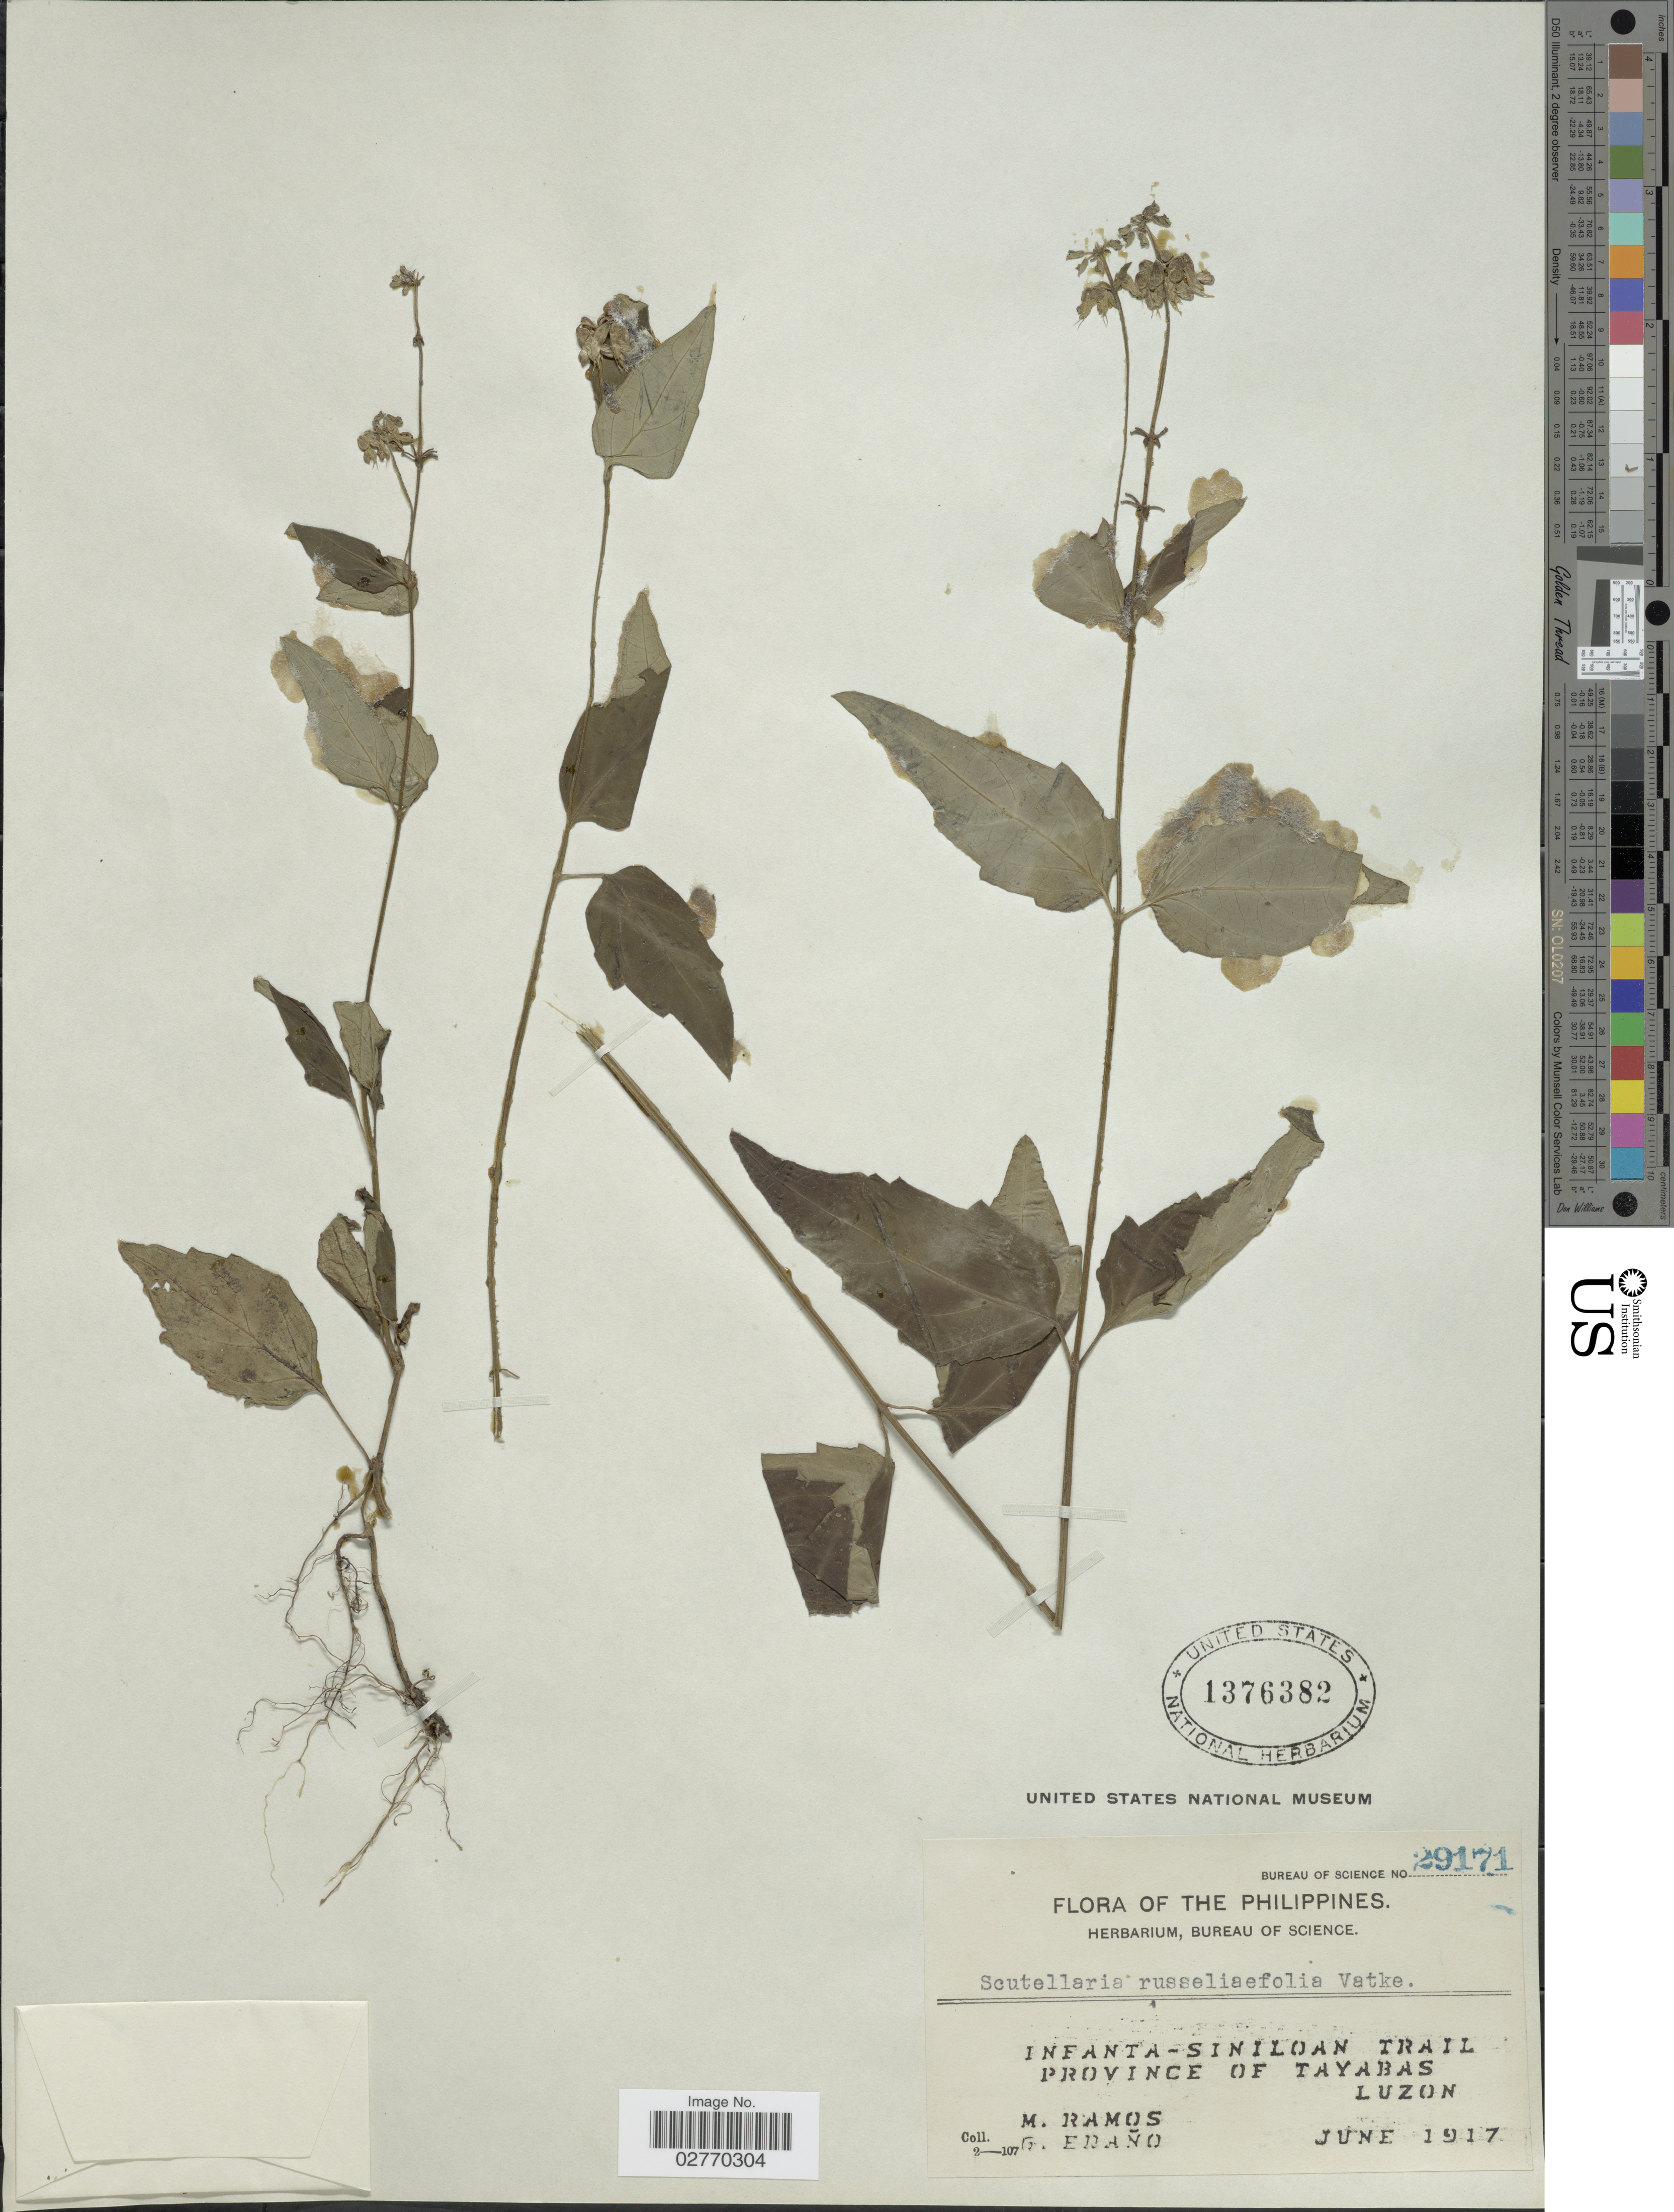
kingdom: Plantae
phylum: Tracheophyta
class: Magnoliopsida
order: Lamiales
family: Lamiaceae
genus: Scutellaria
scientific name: Scutellaria javanica var. russelliifolia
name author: (Vatke) H. Keng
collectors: M. Ramos & G. Edaño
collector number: Bureau of Science 29171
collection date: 1917-06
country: Philippines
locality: Infanta-Siniloan Trail. Province of Tayabas, Luzon.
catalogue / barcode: US 1376382